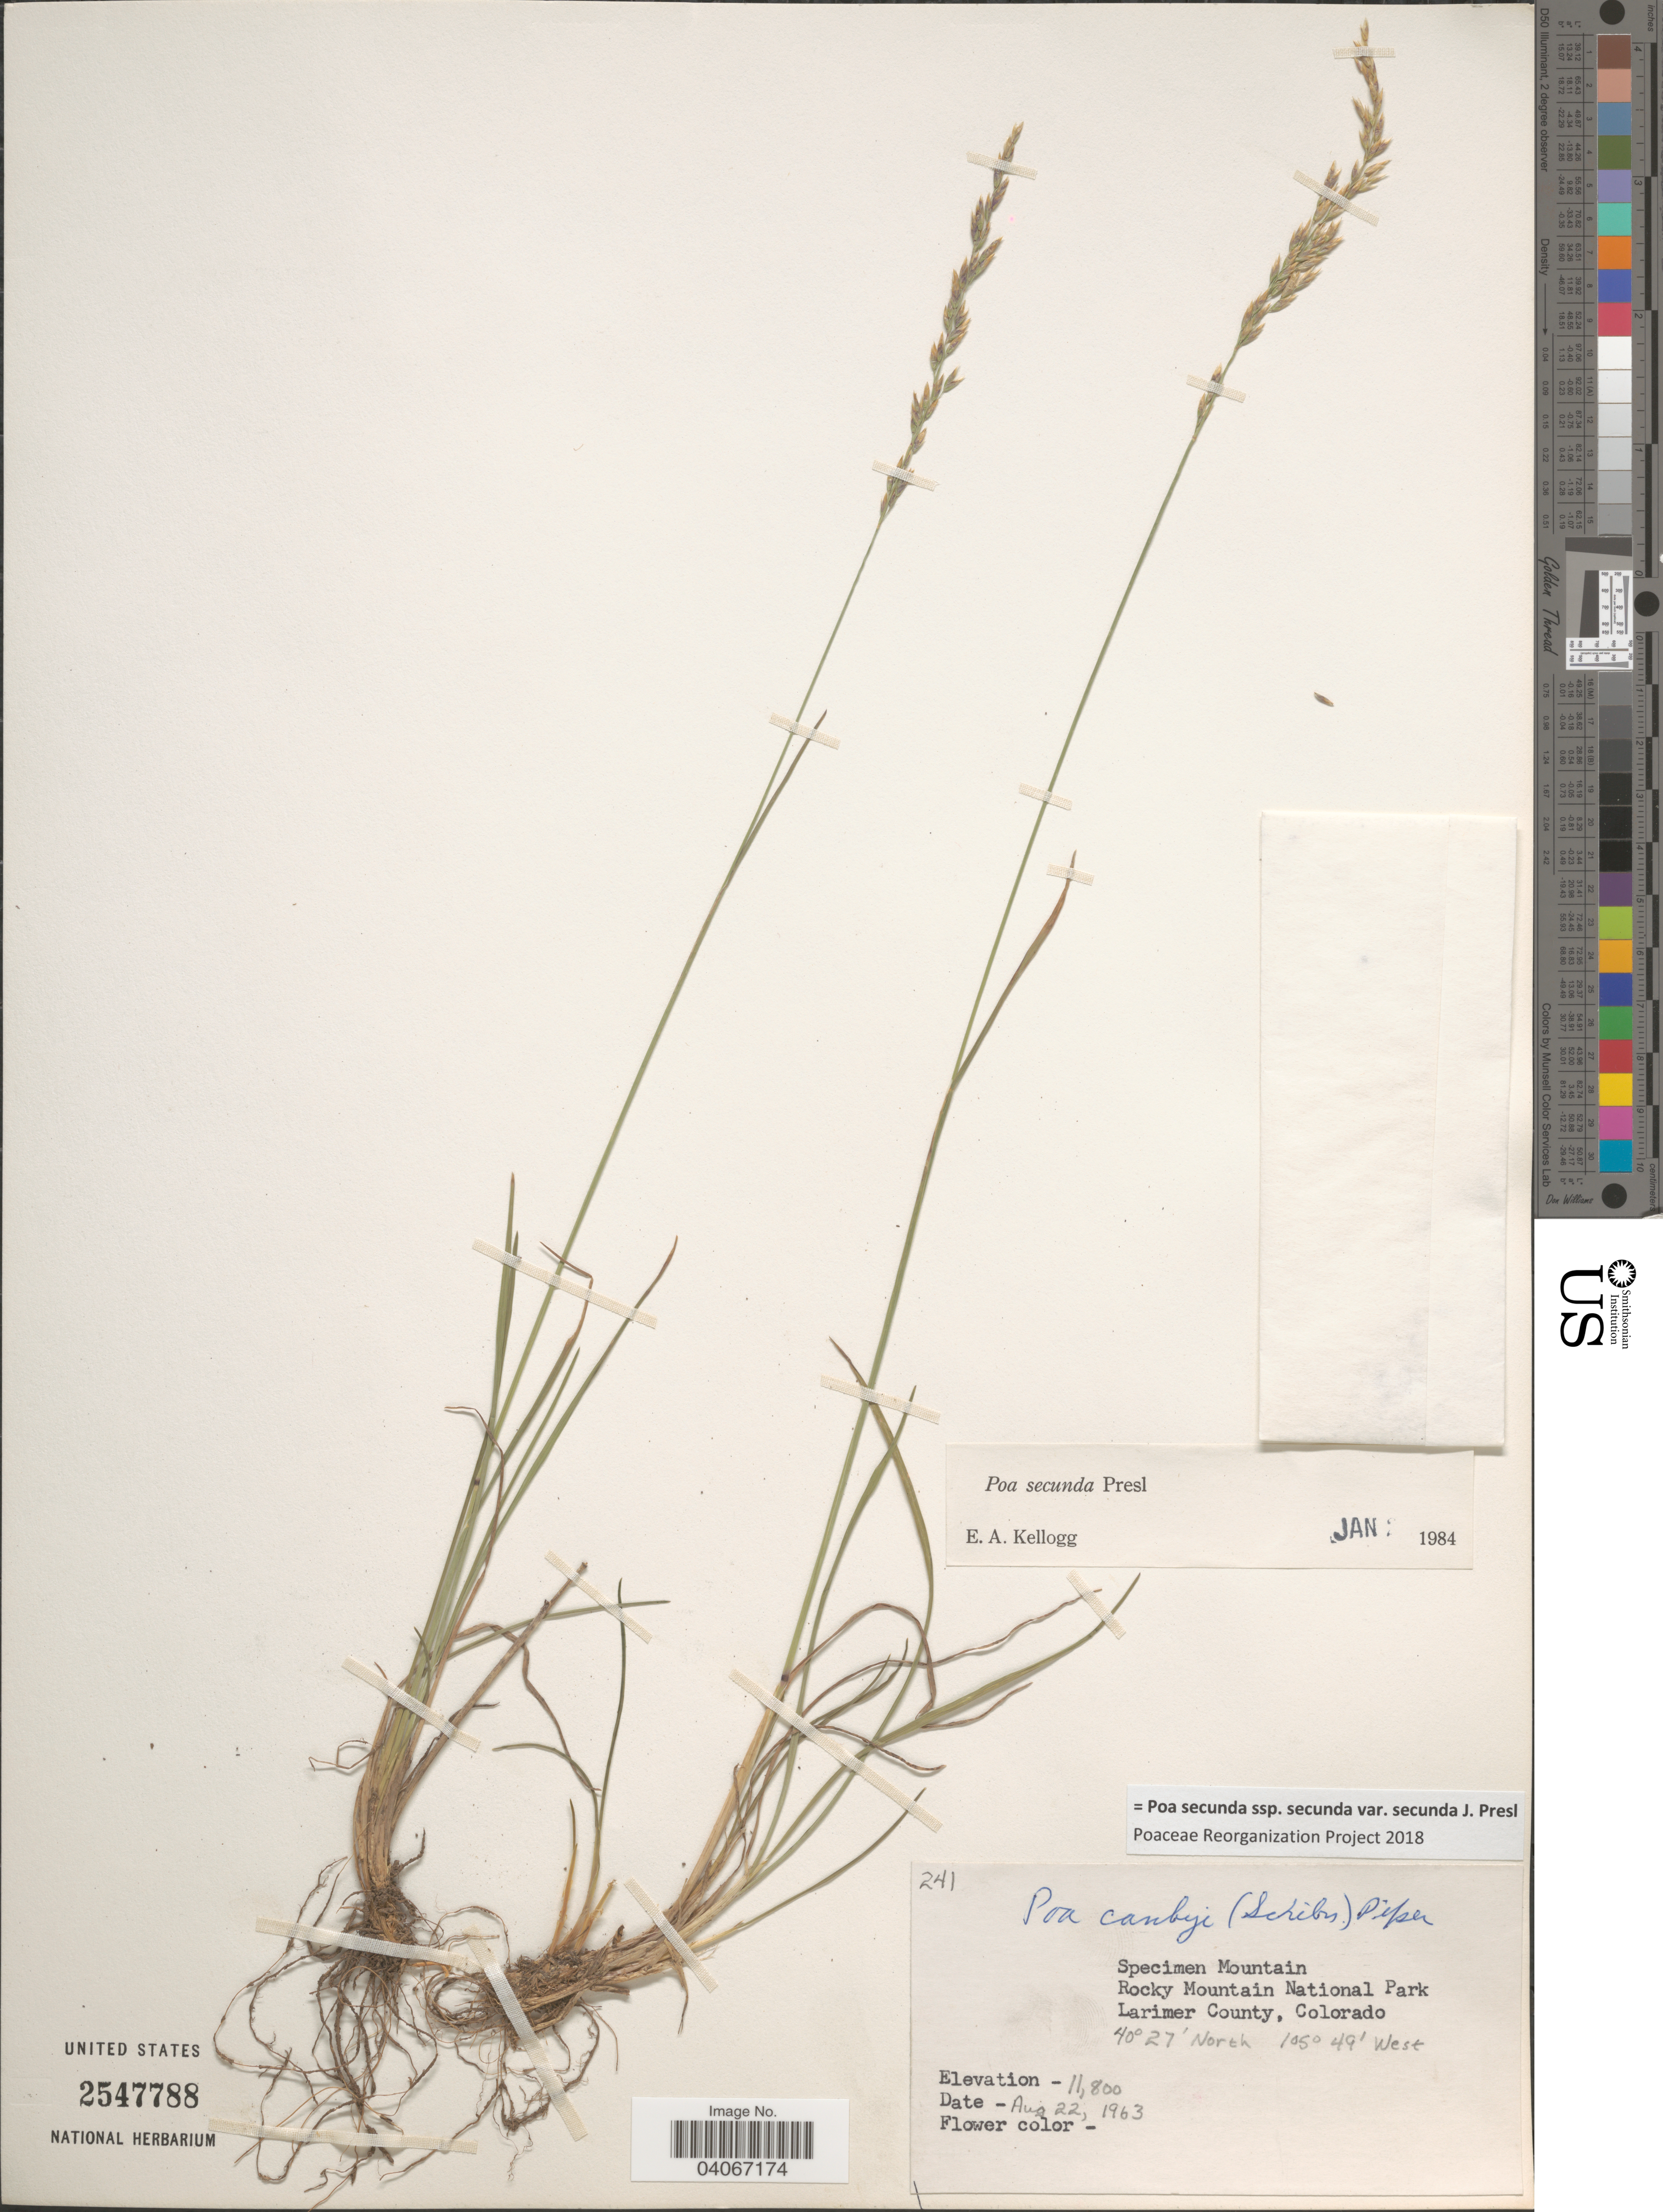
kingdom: Plantae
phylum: Tracheophyta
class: Liliopsida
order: Poales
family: Poaceae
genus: Poa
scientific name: Poa secunda subsp. secunda var. secunda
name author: J. Presl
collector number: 241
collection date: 1963-08-22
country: United States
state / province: Colorado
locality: Specimen Mountain. Rocky Mountain National Park. Larimer County.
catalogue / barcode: US 2547788